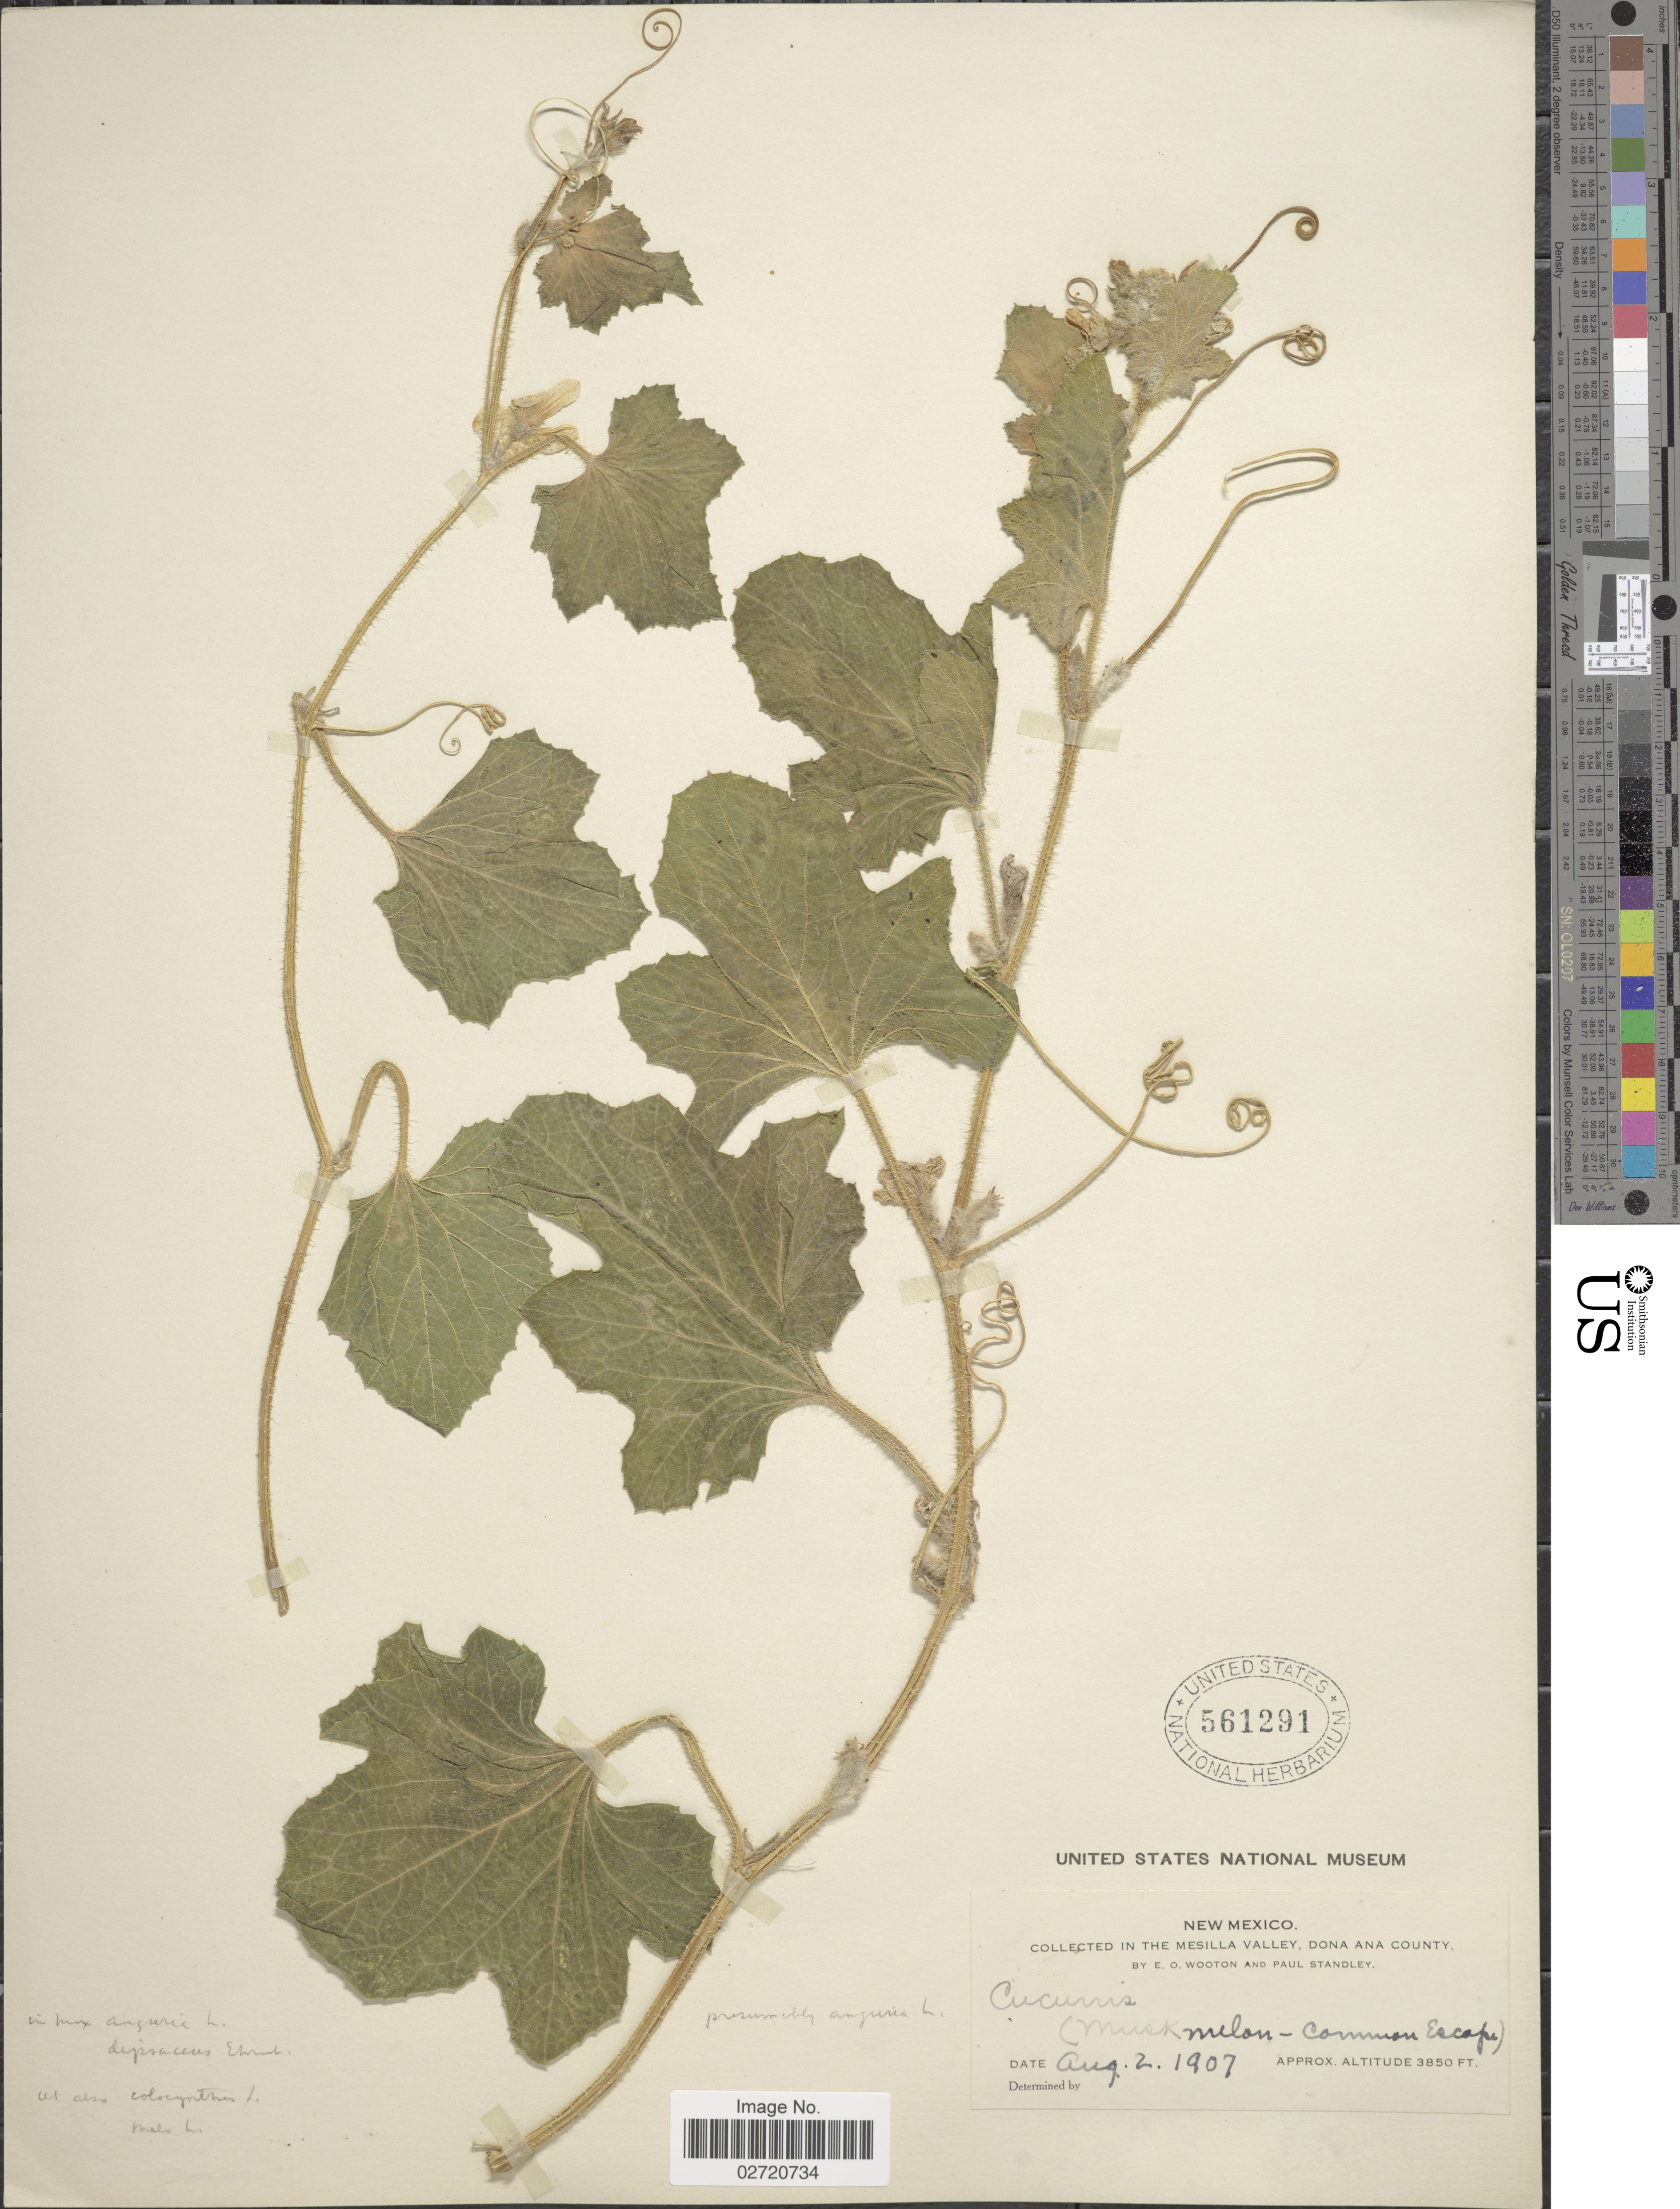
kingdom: Plantae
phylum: Tracheophyta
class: Magnoliopsida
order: Cucurbitales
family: Cucurbitaceae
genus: Cucumis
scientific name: Cucumis anguria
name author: L.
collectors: E. O. Wooton & P. C. Standley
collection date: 1907-08-02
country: United States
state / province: New Mexico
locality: Mesilla Valley, Dona Ana County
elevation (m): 1173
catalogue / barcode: US 561291